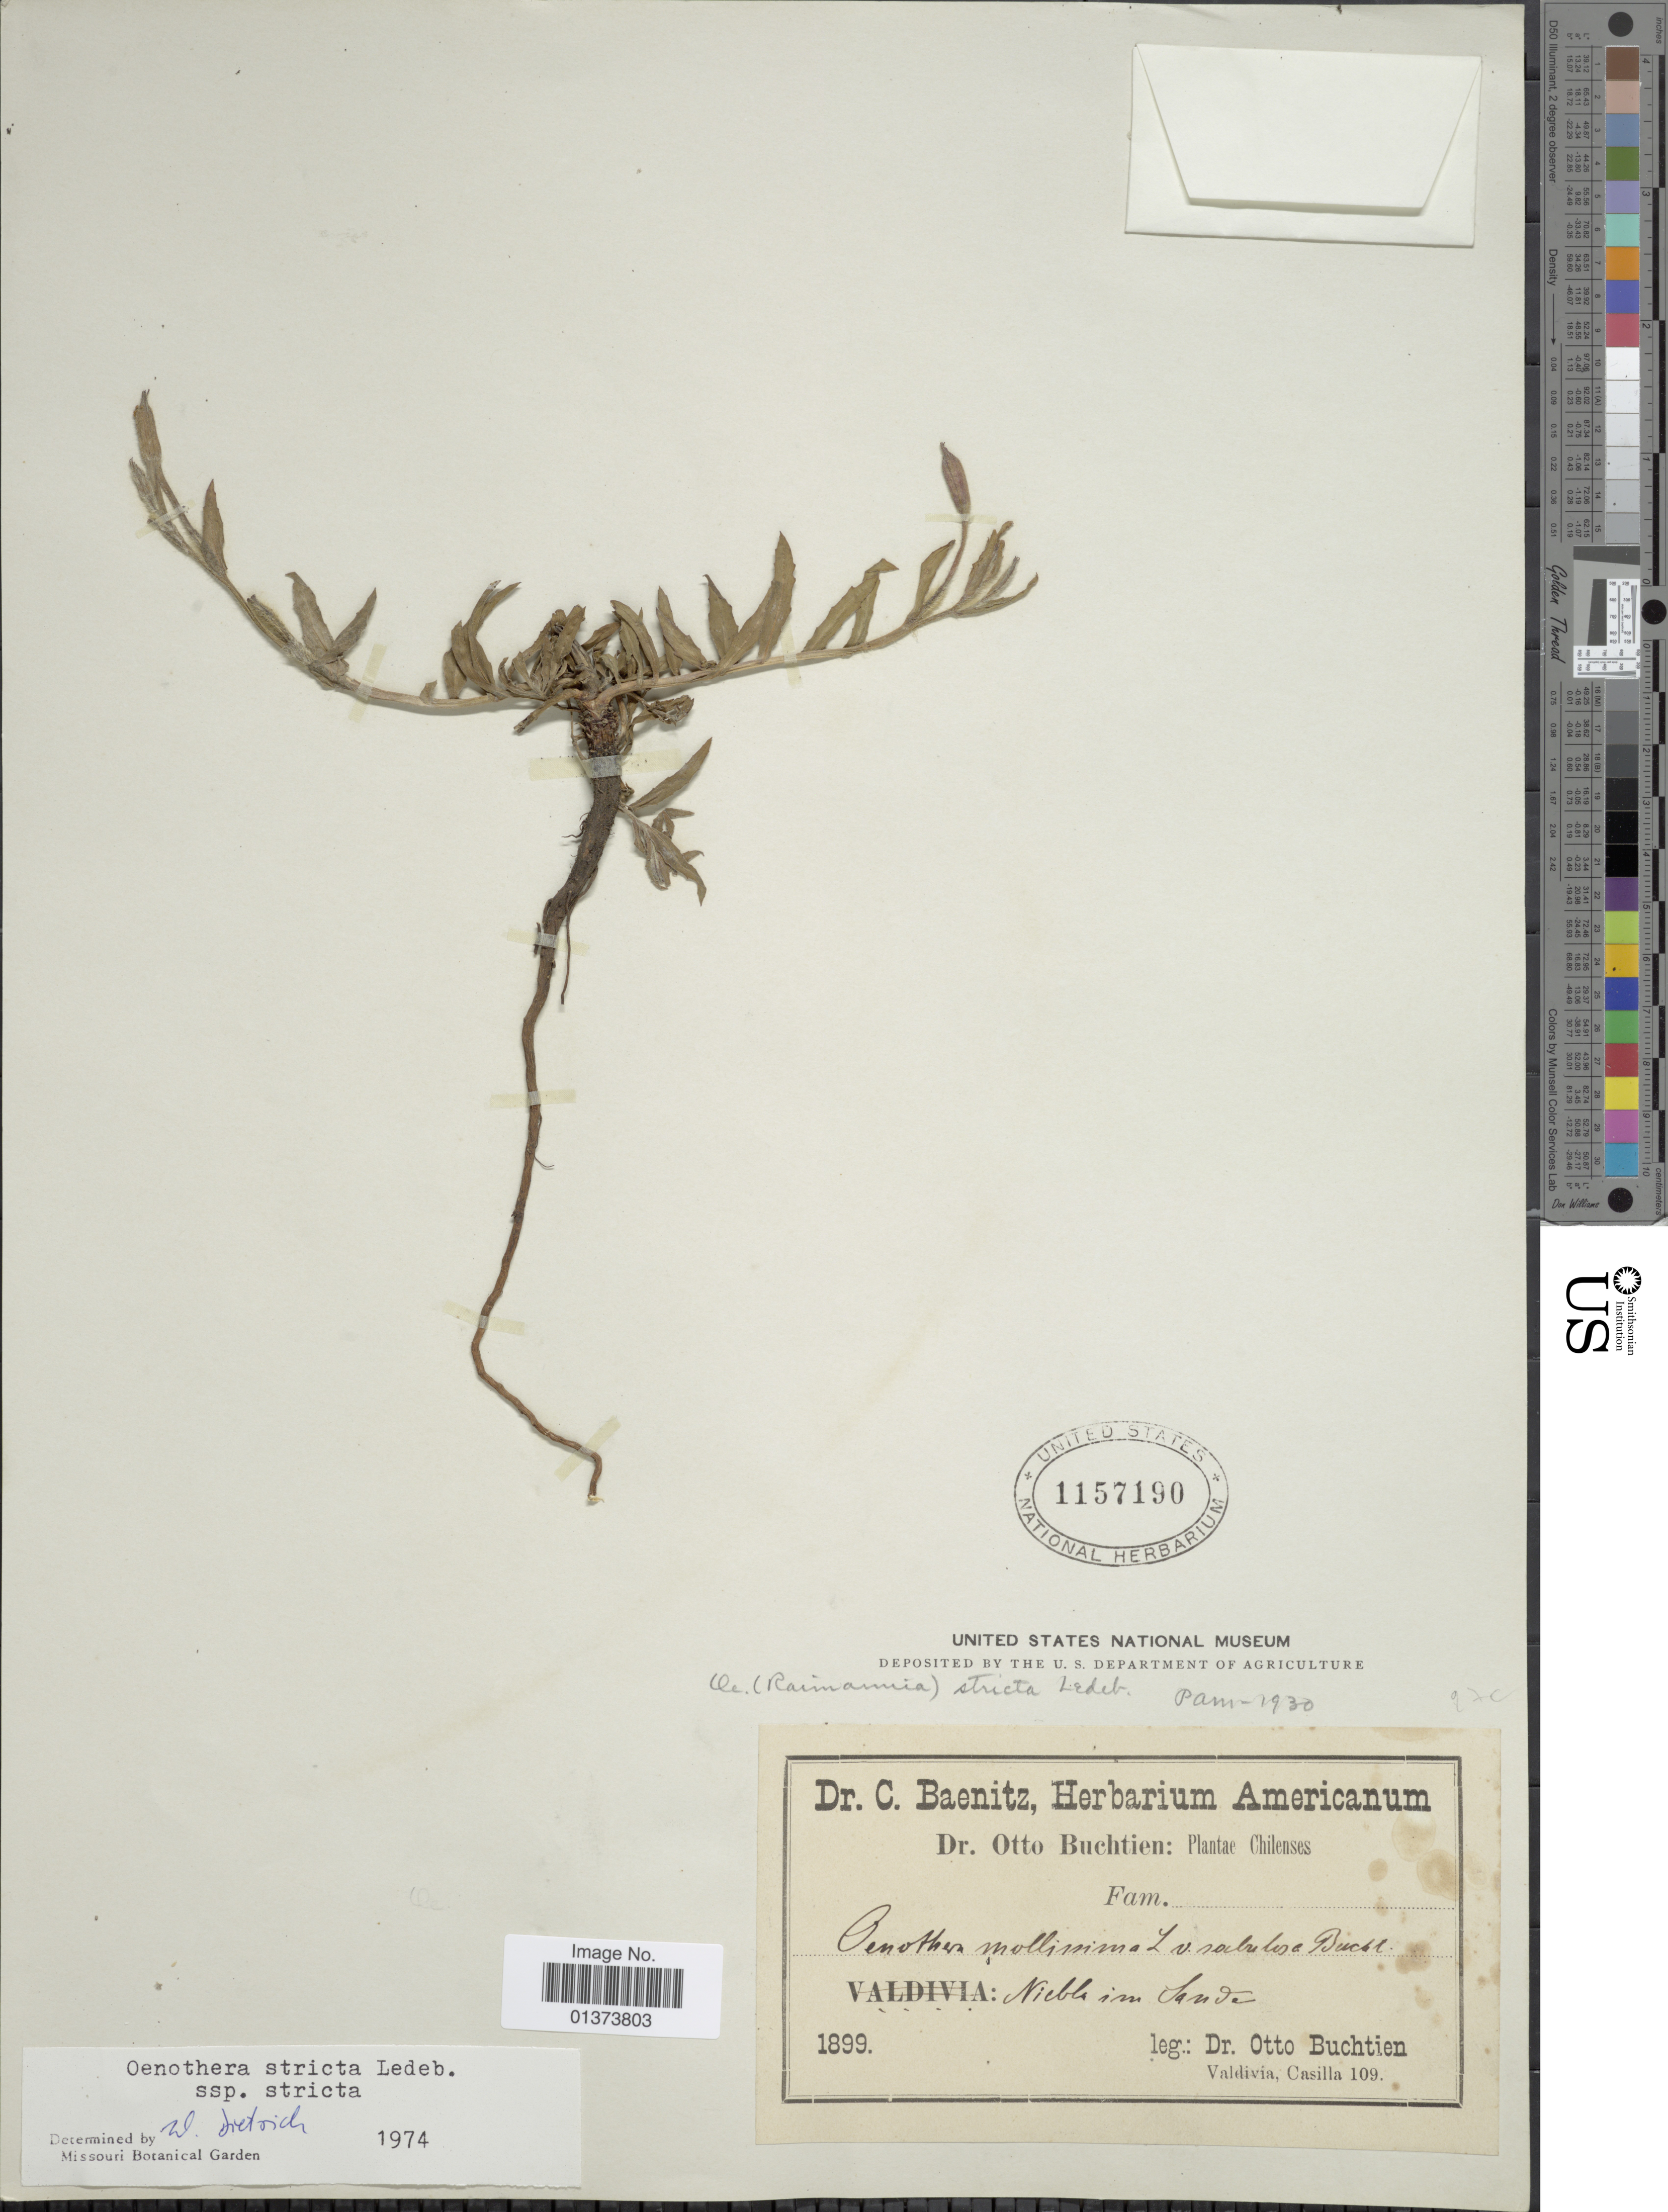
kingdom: Plantae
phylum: Tracheophyta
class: Magnoliopsida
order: Myrtales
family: Onagraceae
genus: Oenothera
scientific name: Oenothera stricta subsp. stricta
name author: Ledeb. ex Link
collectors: O. Buchtien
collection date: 1899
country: Chile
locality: Niebla im Sande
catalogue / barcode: US 1157190